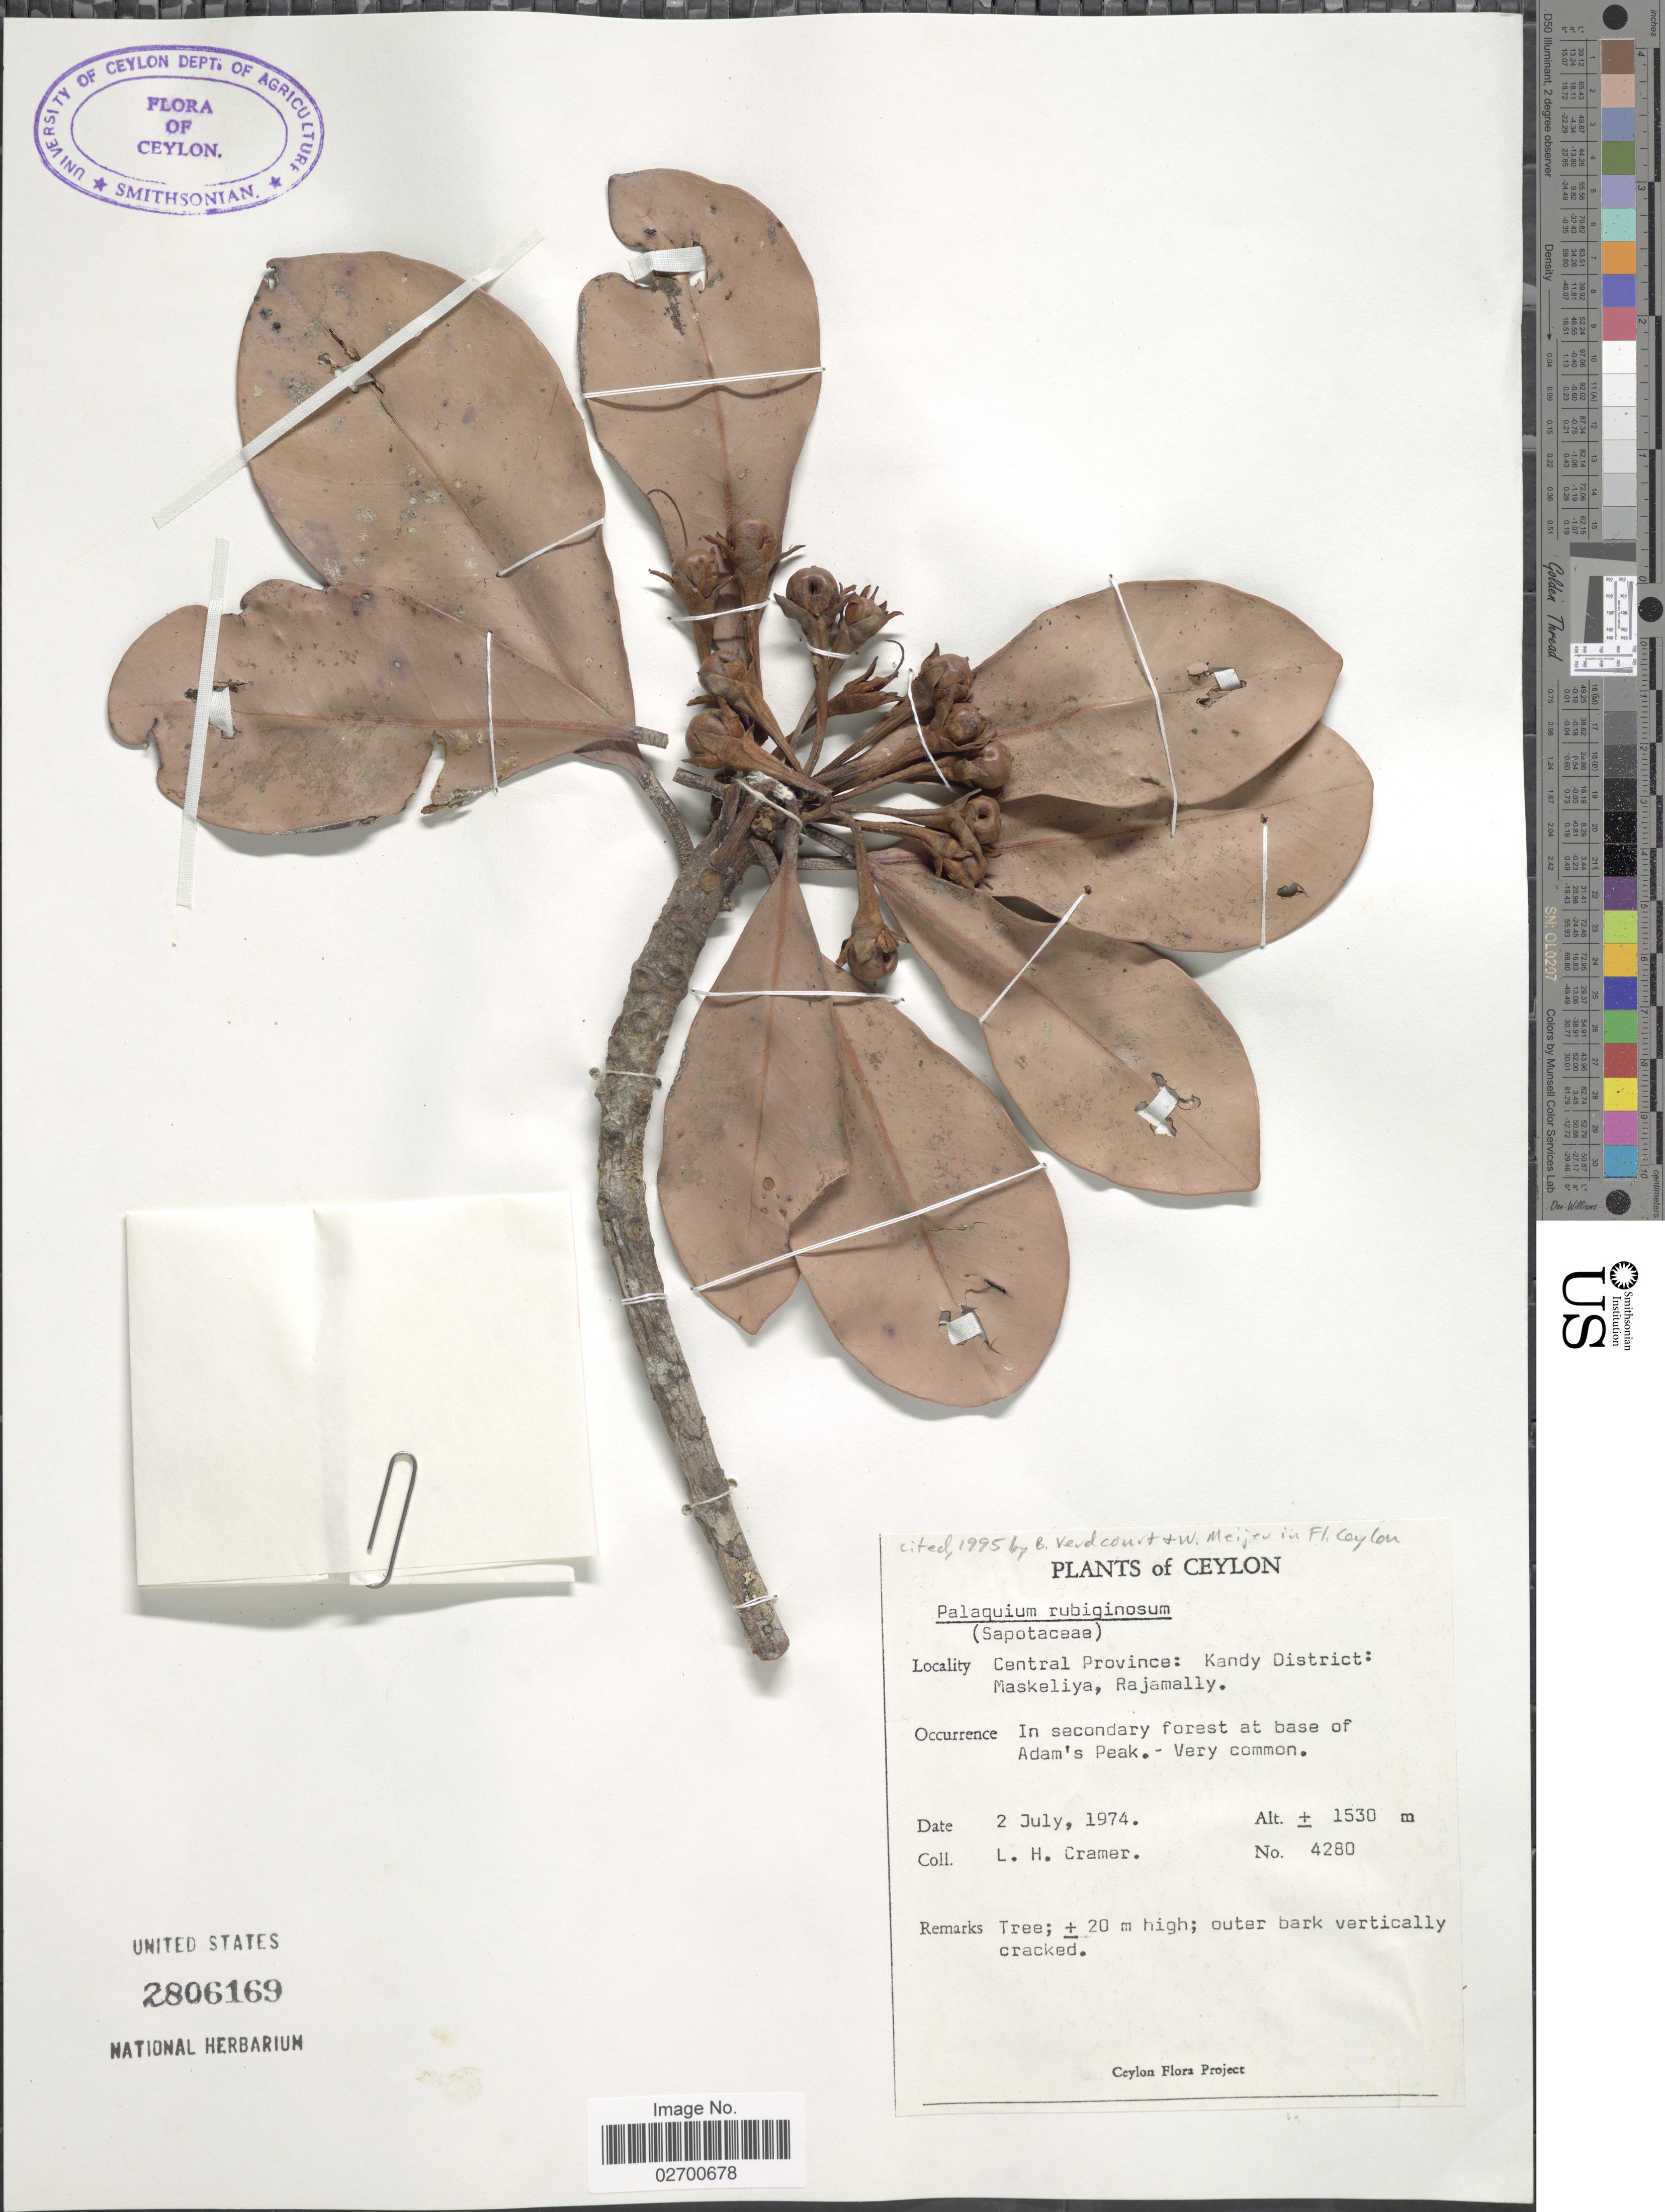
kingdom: Plantae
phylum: Tracheophyta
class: Magnoliopsida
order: Ericales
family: Sapotaceae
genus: Palaquium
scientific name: Palaquium rubiginosum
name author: (Thwaites) Engl.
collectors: L. H. Cramer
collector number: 4280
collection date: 1974-07-02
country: Sri Lanka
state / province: Central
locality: Central Province: Kandy District: Maskeliya, Rajamally. Ceylon. In secondary forest at base of Adam's Peak.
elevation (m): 1530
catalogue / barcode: US 2806169